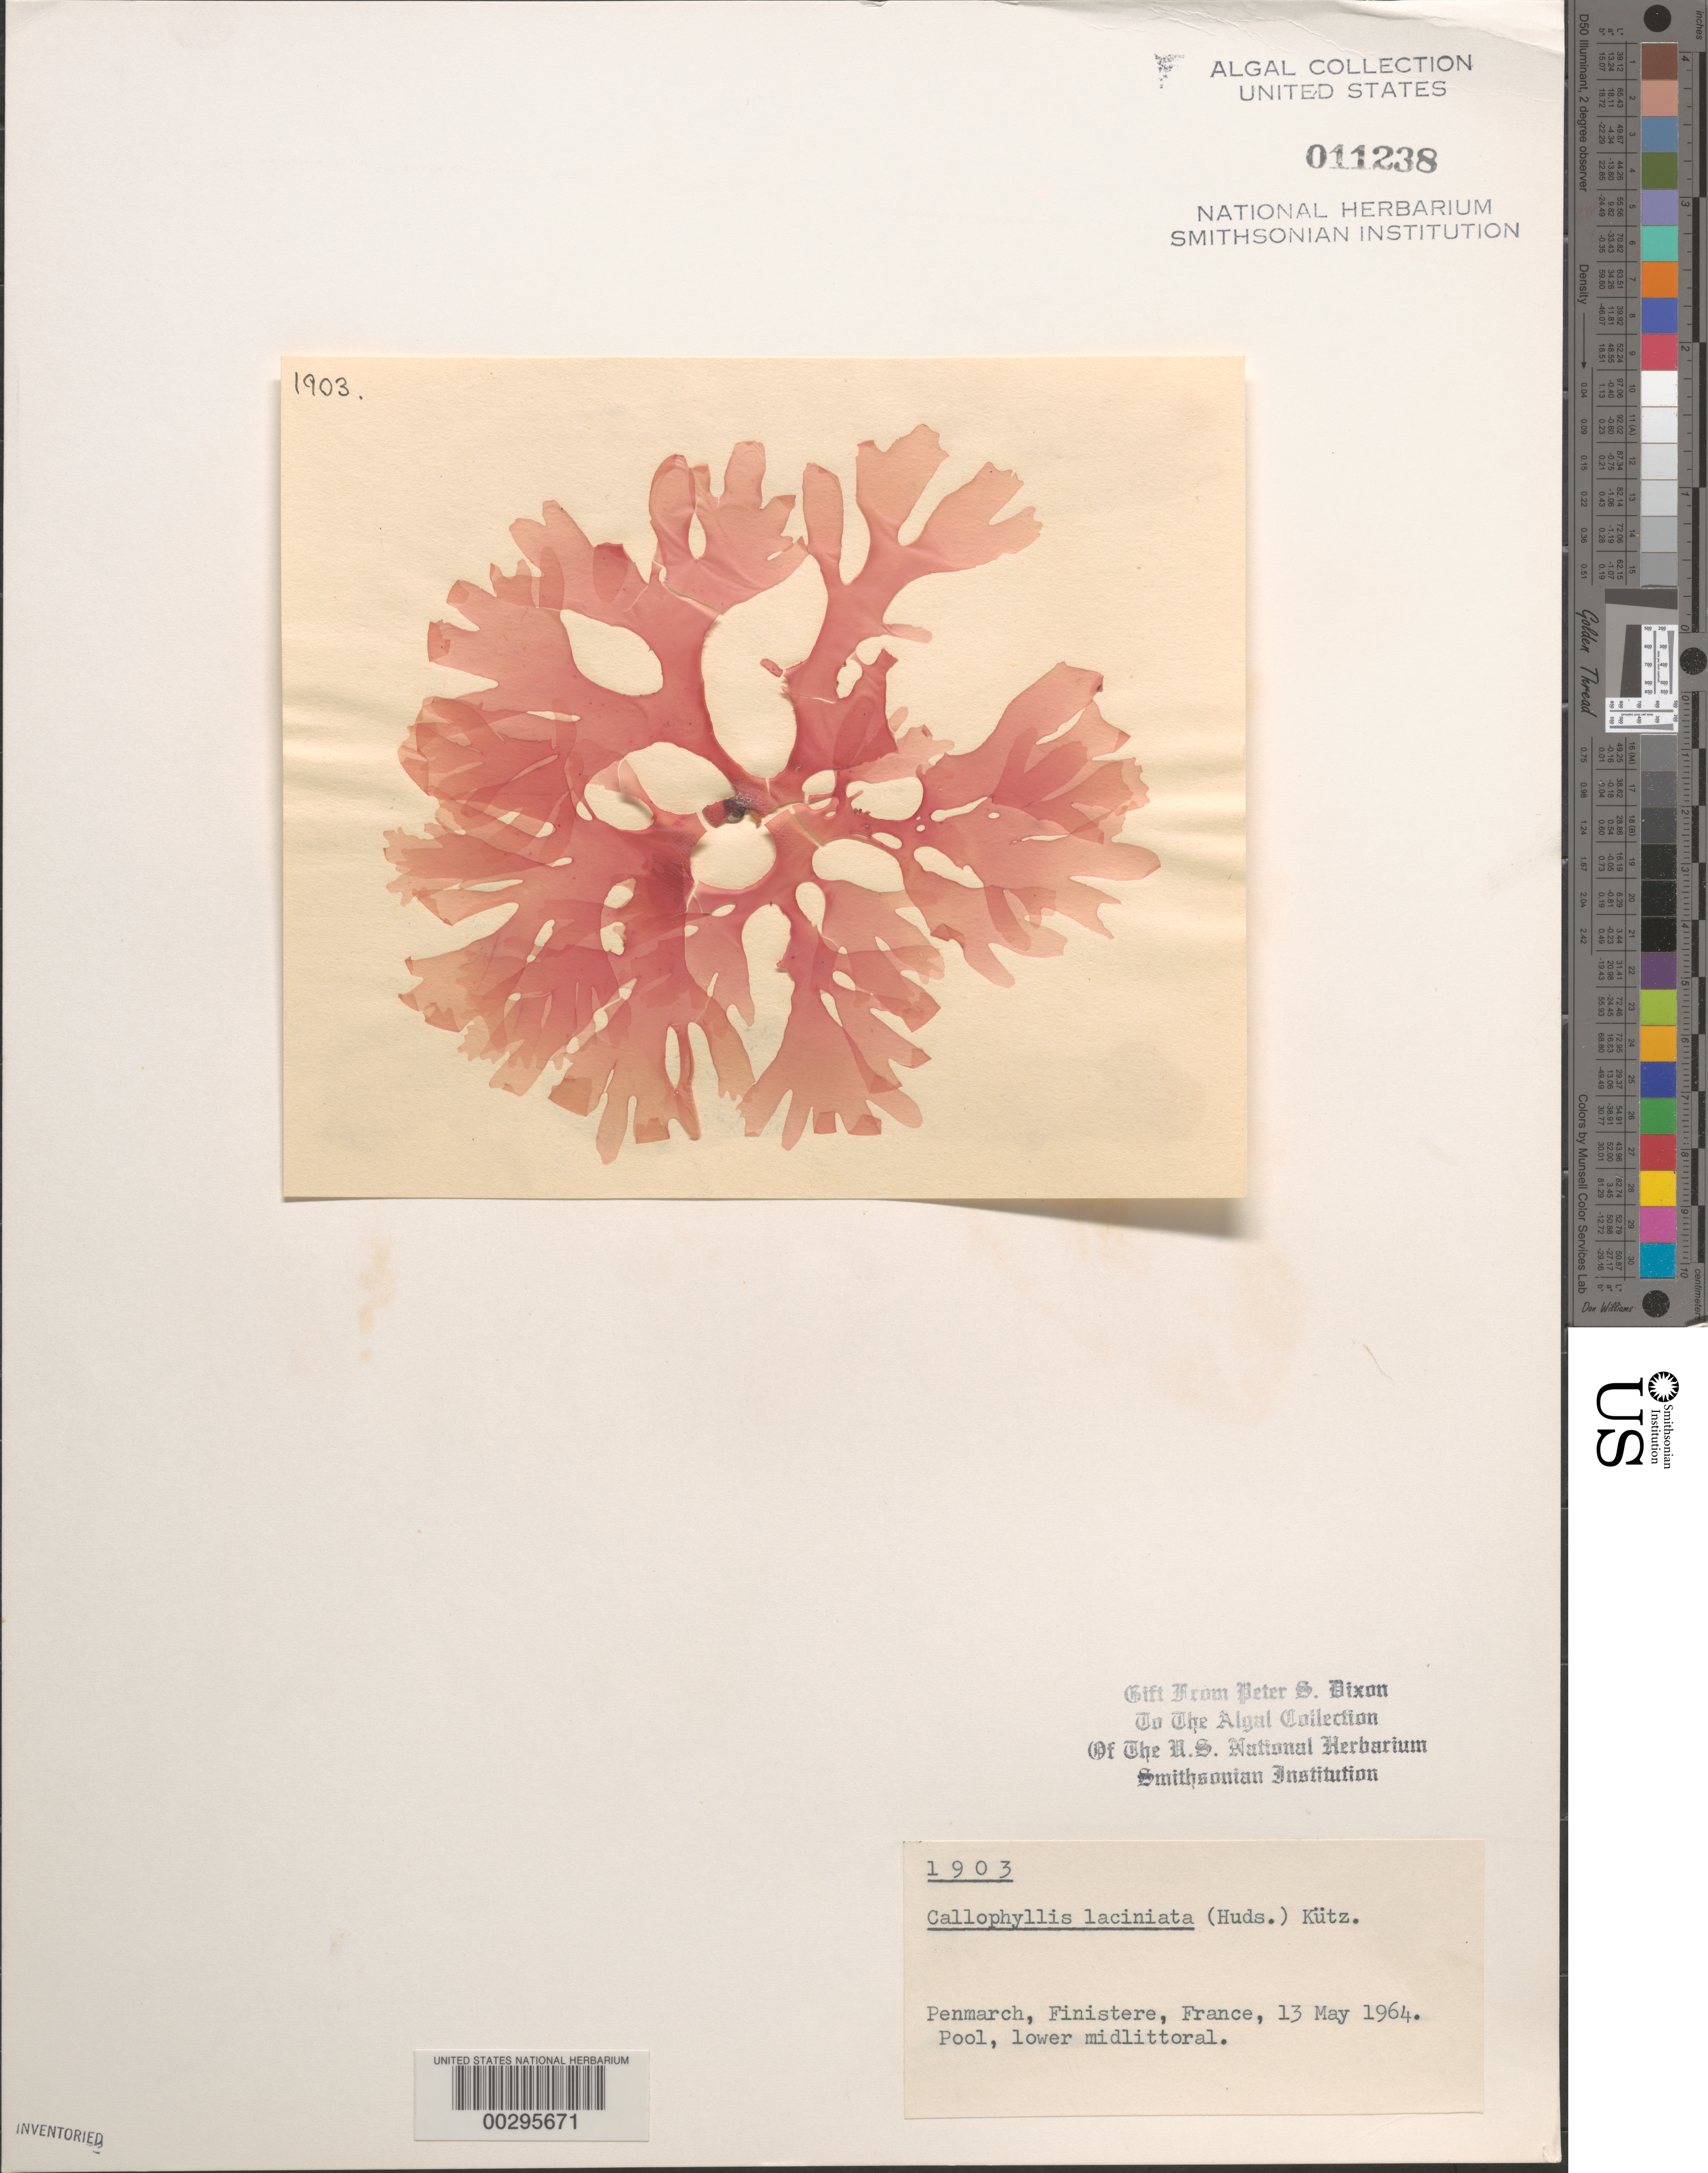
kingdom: Plantae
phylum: Rhodophyta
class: Florideophyceae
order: Gigartinales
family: Kallymeniaceae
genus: Metacallophyllis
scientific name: Metacallophyllis laciniata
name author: (Hudson) Vergés & L. Le Gall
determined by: Algae name updating Project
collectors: P. S. Dixon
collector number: PSD 1903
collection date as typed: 13 May 1964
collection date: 1964-05-13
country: France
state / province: Bretagne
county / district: Finistère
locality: Penmarch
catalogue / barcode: US 11238